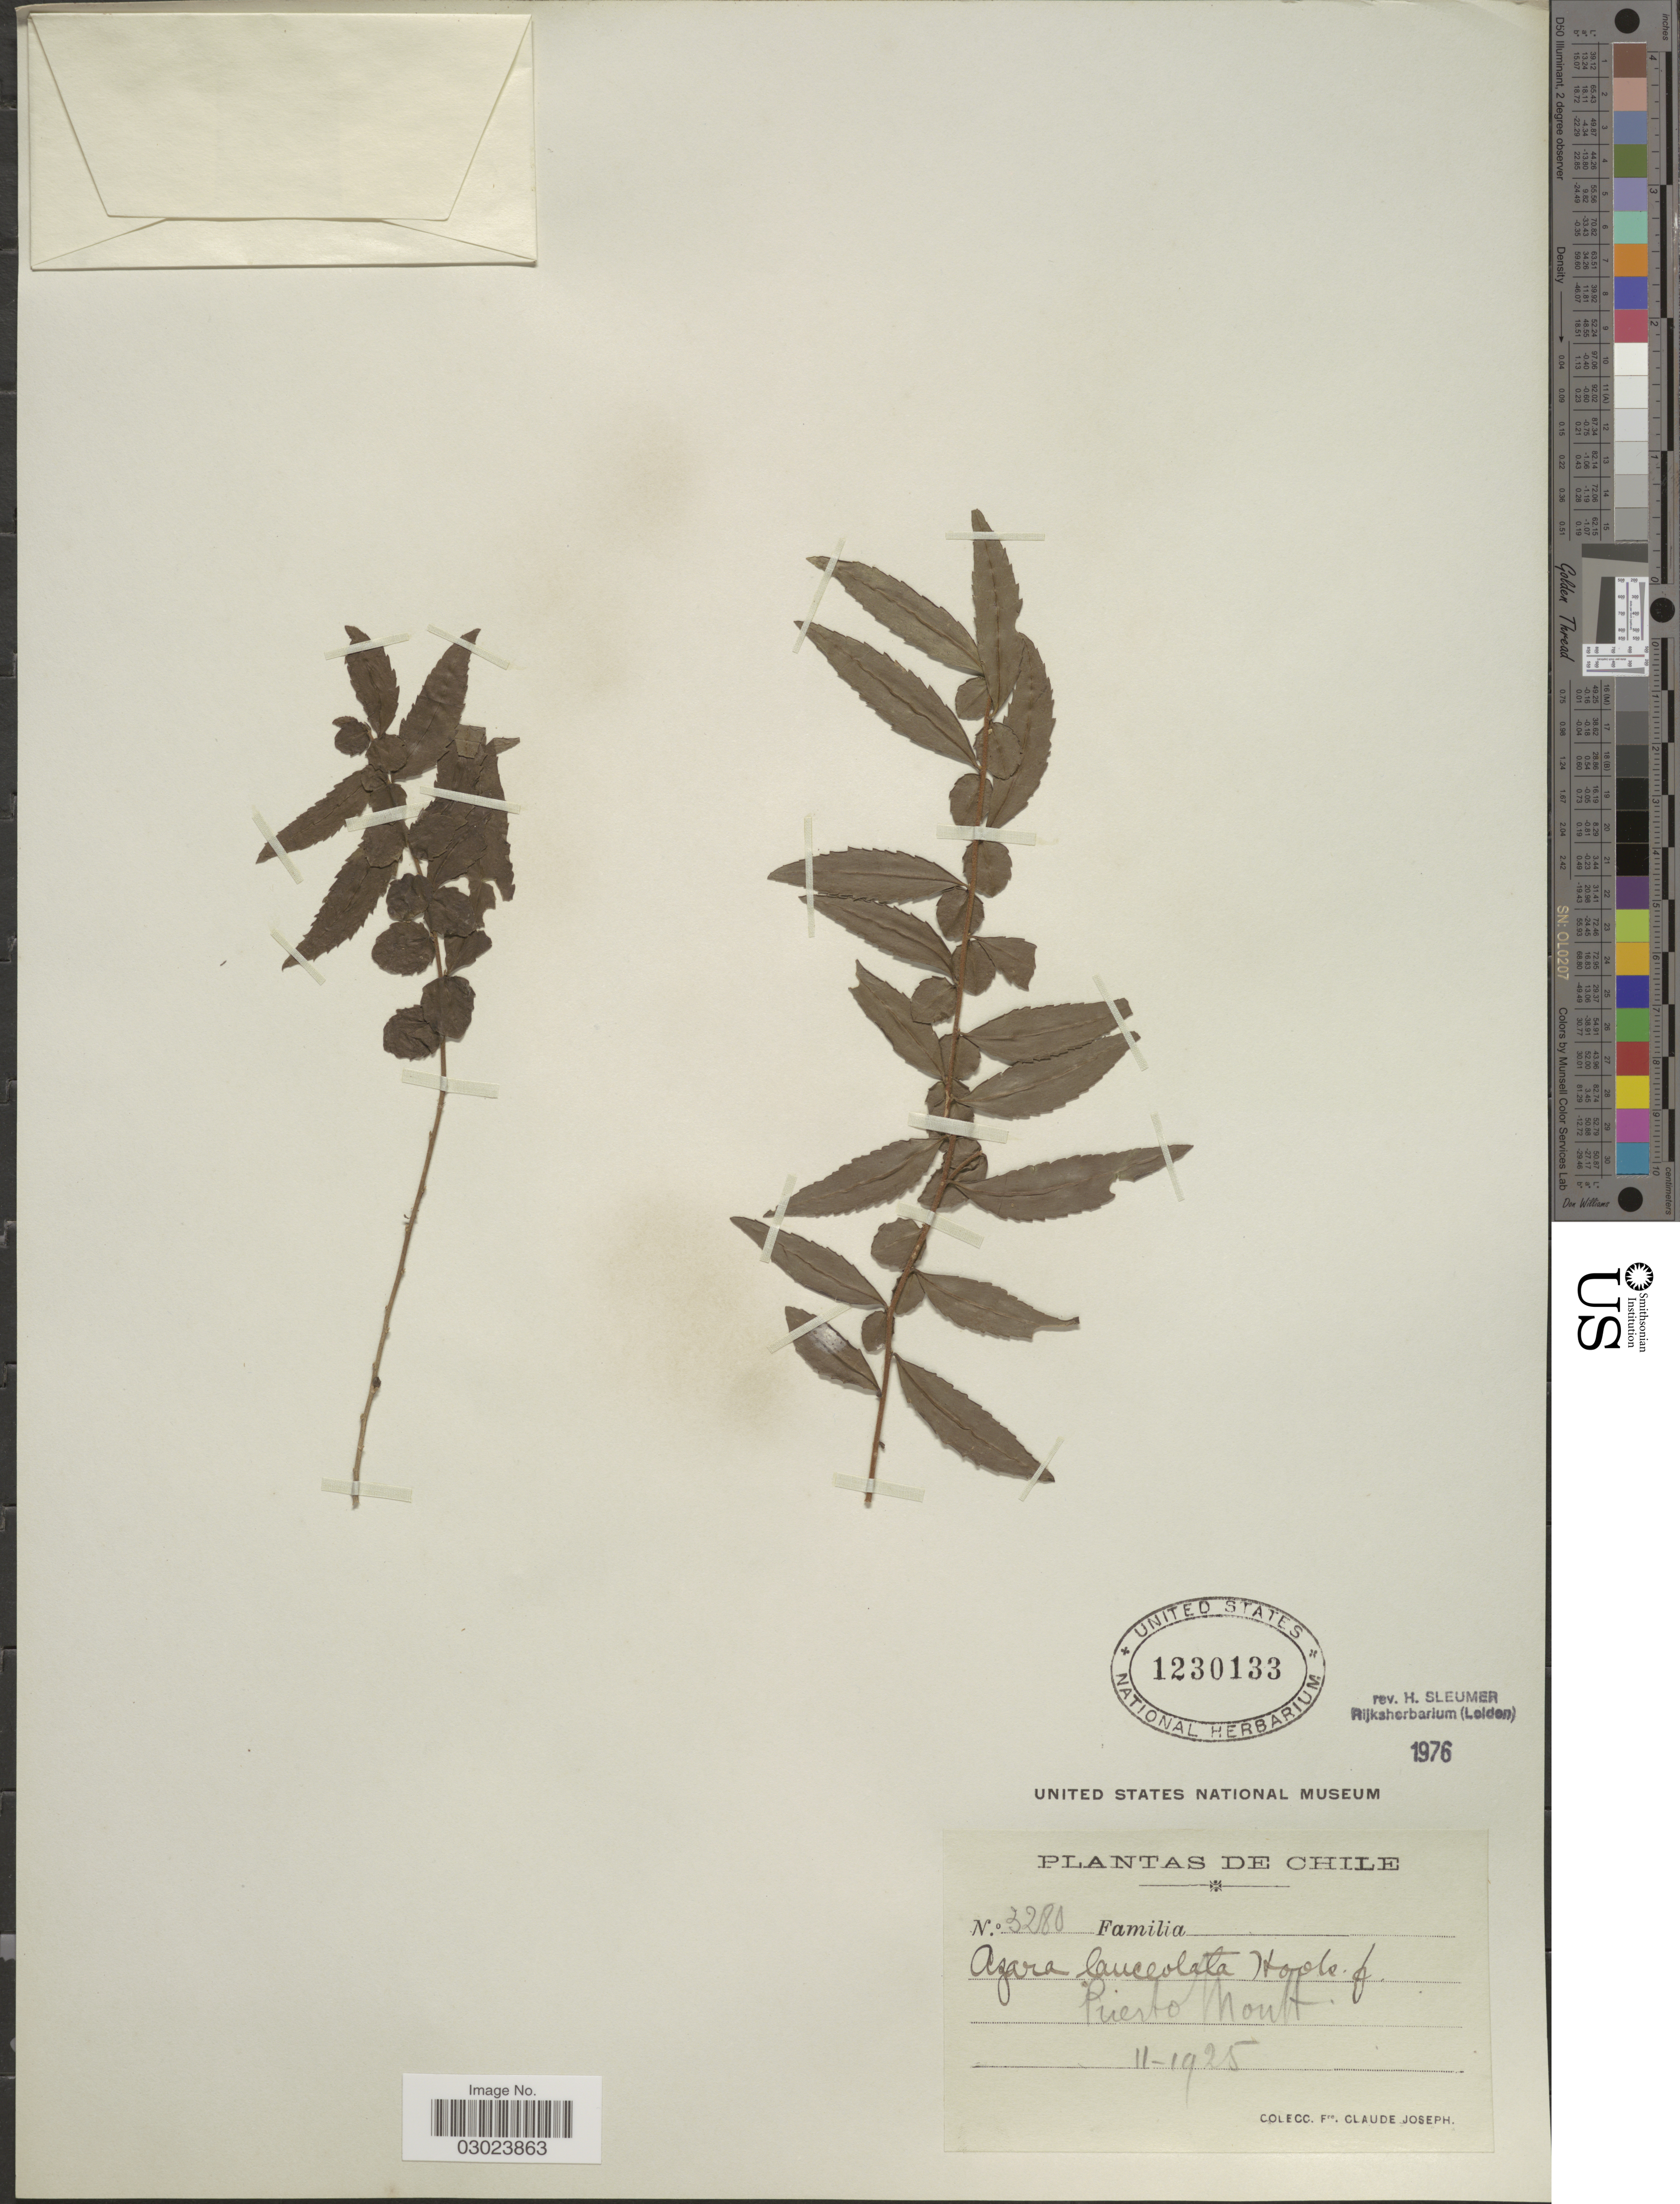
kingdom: Plantae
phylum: Tracheophyta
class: Magnoliopsida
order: Malpighiales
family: Salicaceae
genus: Azara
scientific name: Azara lanceolata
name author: Hook. f.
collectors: Bro. Claude-Joseph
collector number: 3280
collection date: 1925-11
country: Chile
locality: Puerto Montt.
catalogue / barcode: US 1230133